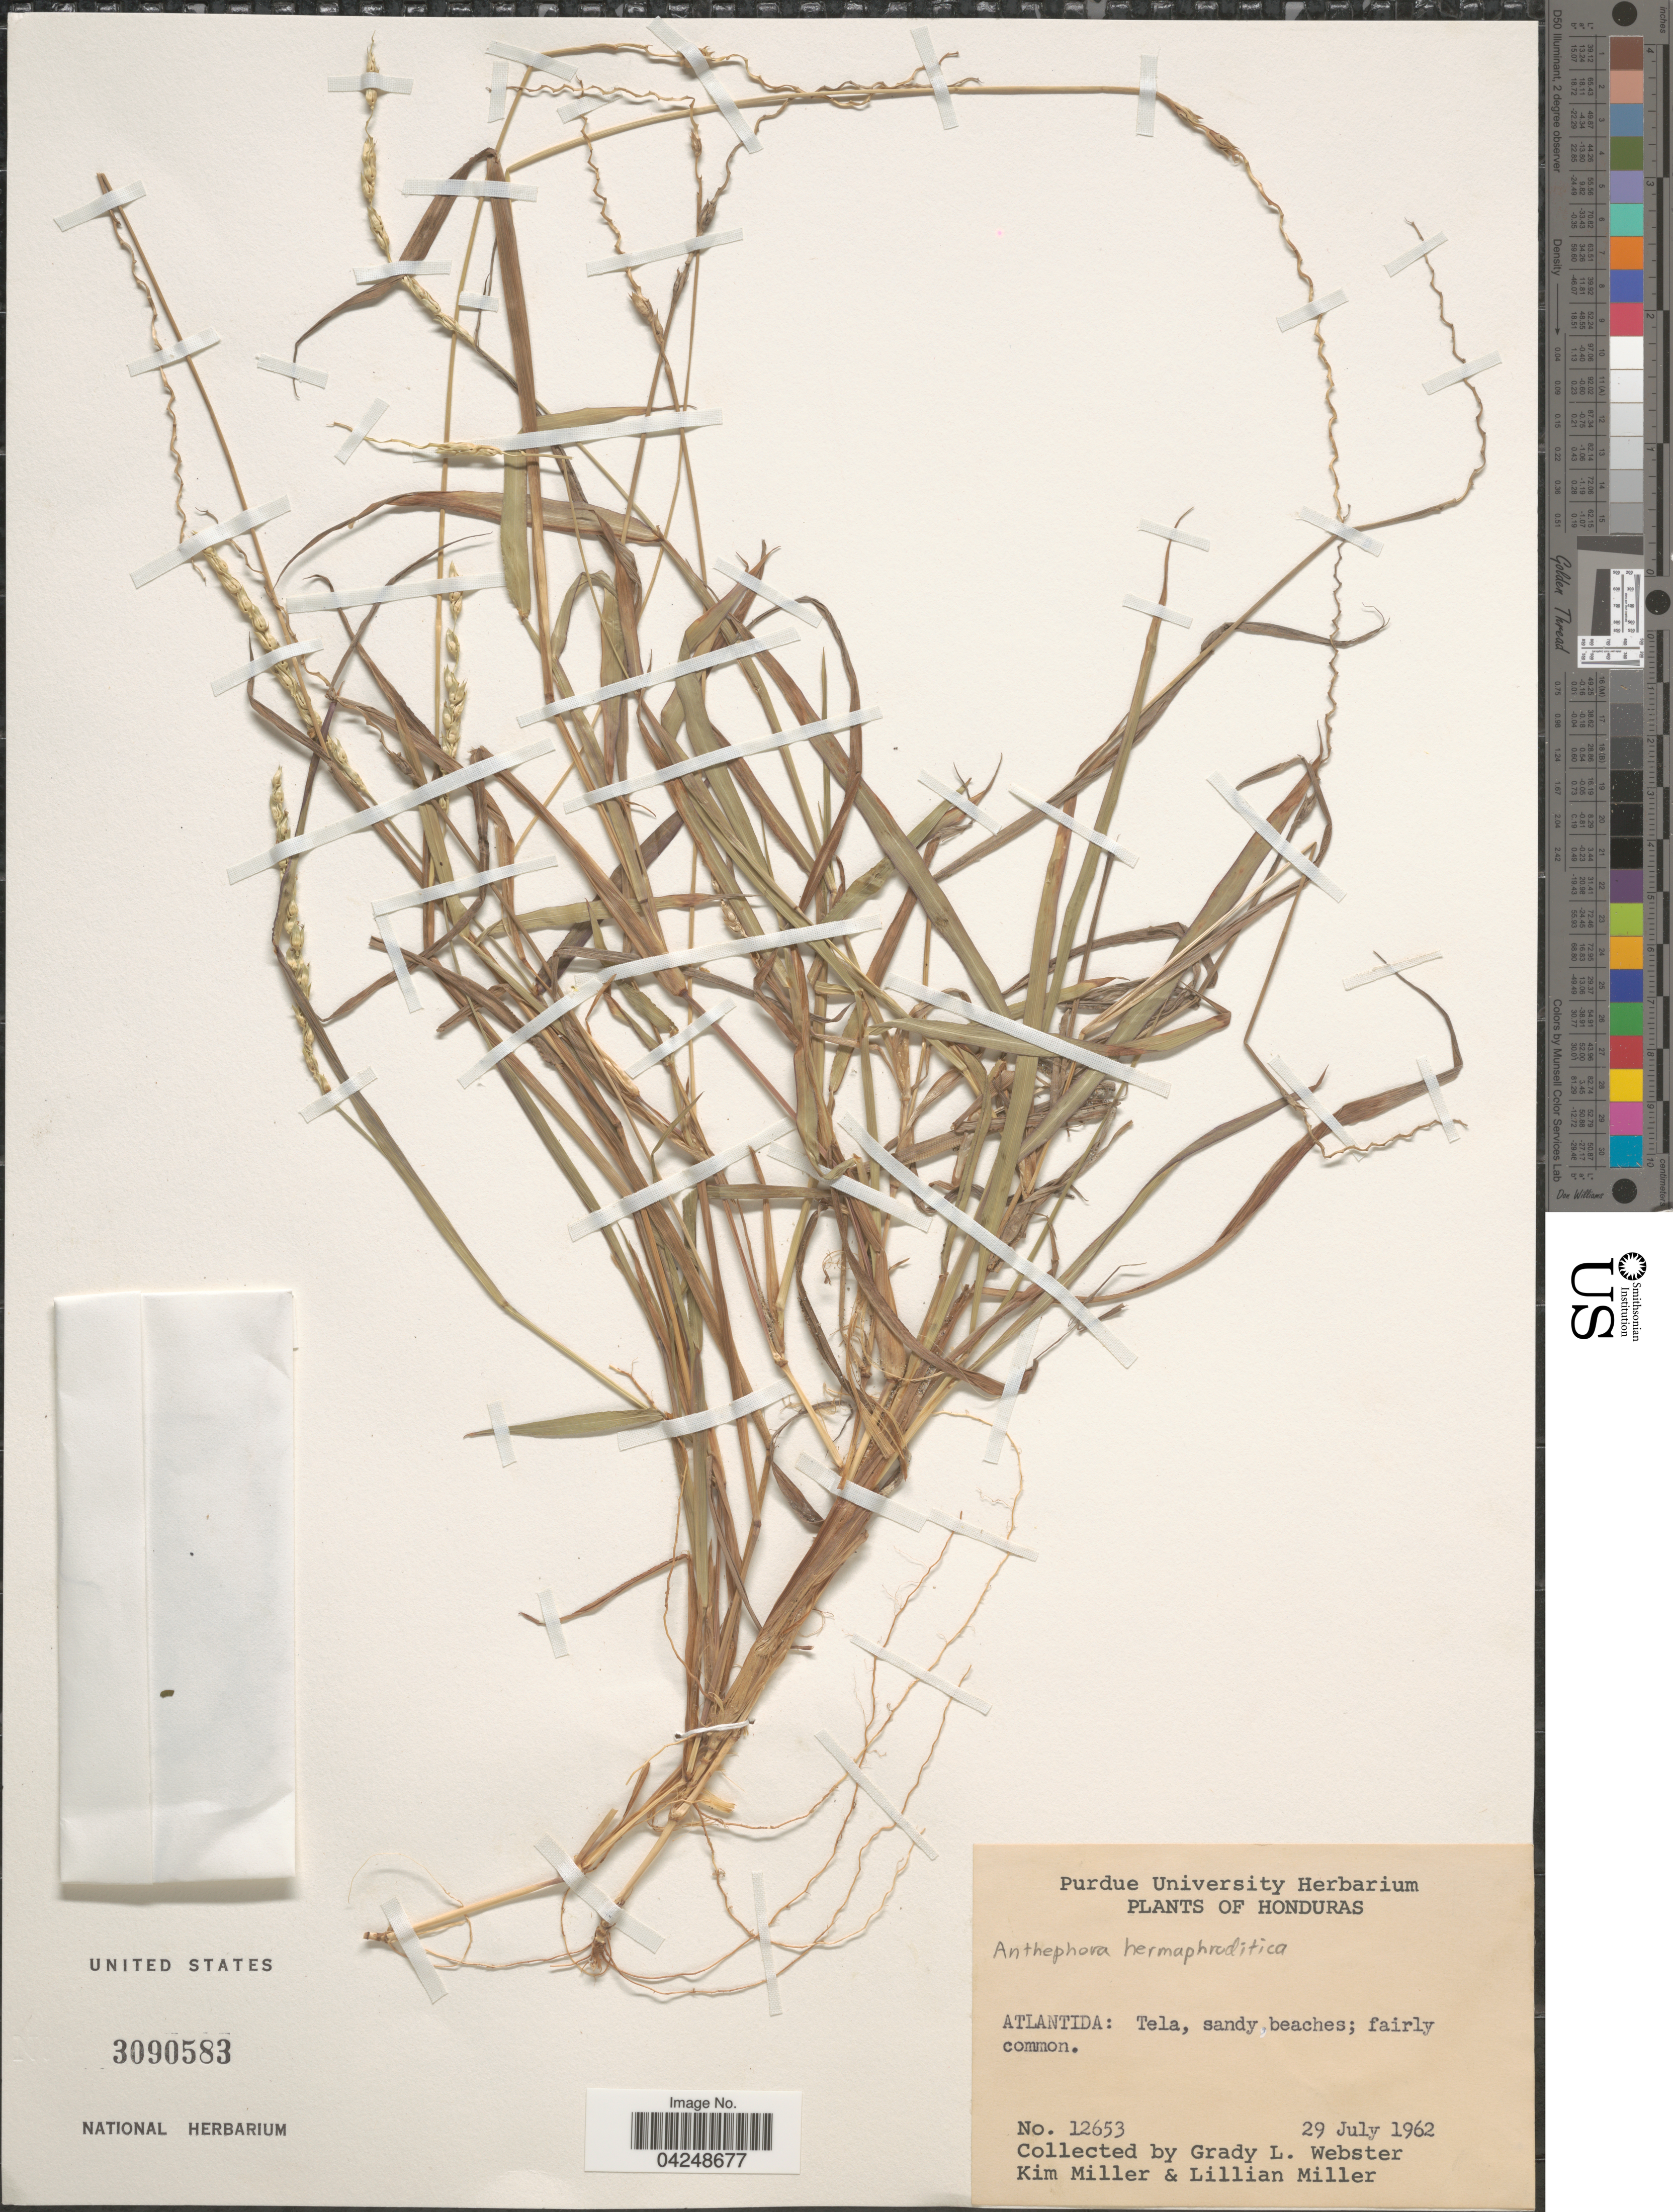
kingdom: Plantae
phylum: Tracheophyta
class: Liliopsida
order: Poales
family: Poaceae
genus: Anthephora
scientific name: Anthephora hermaphrodita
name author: (L.) Kuntze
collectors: G. L. Webster, K. Miller & L. Miller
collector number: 12653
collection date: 1962-07-29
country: Honduras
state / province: Atlantida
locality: Tela.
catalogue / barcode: US 3090583